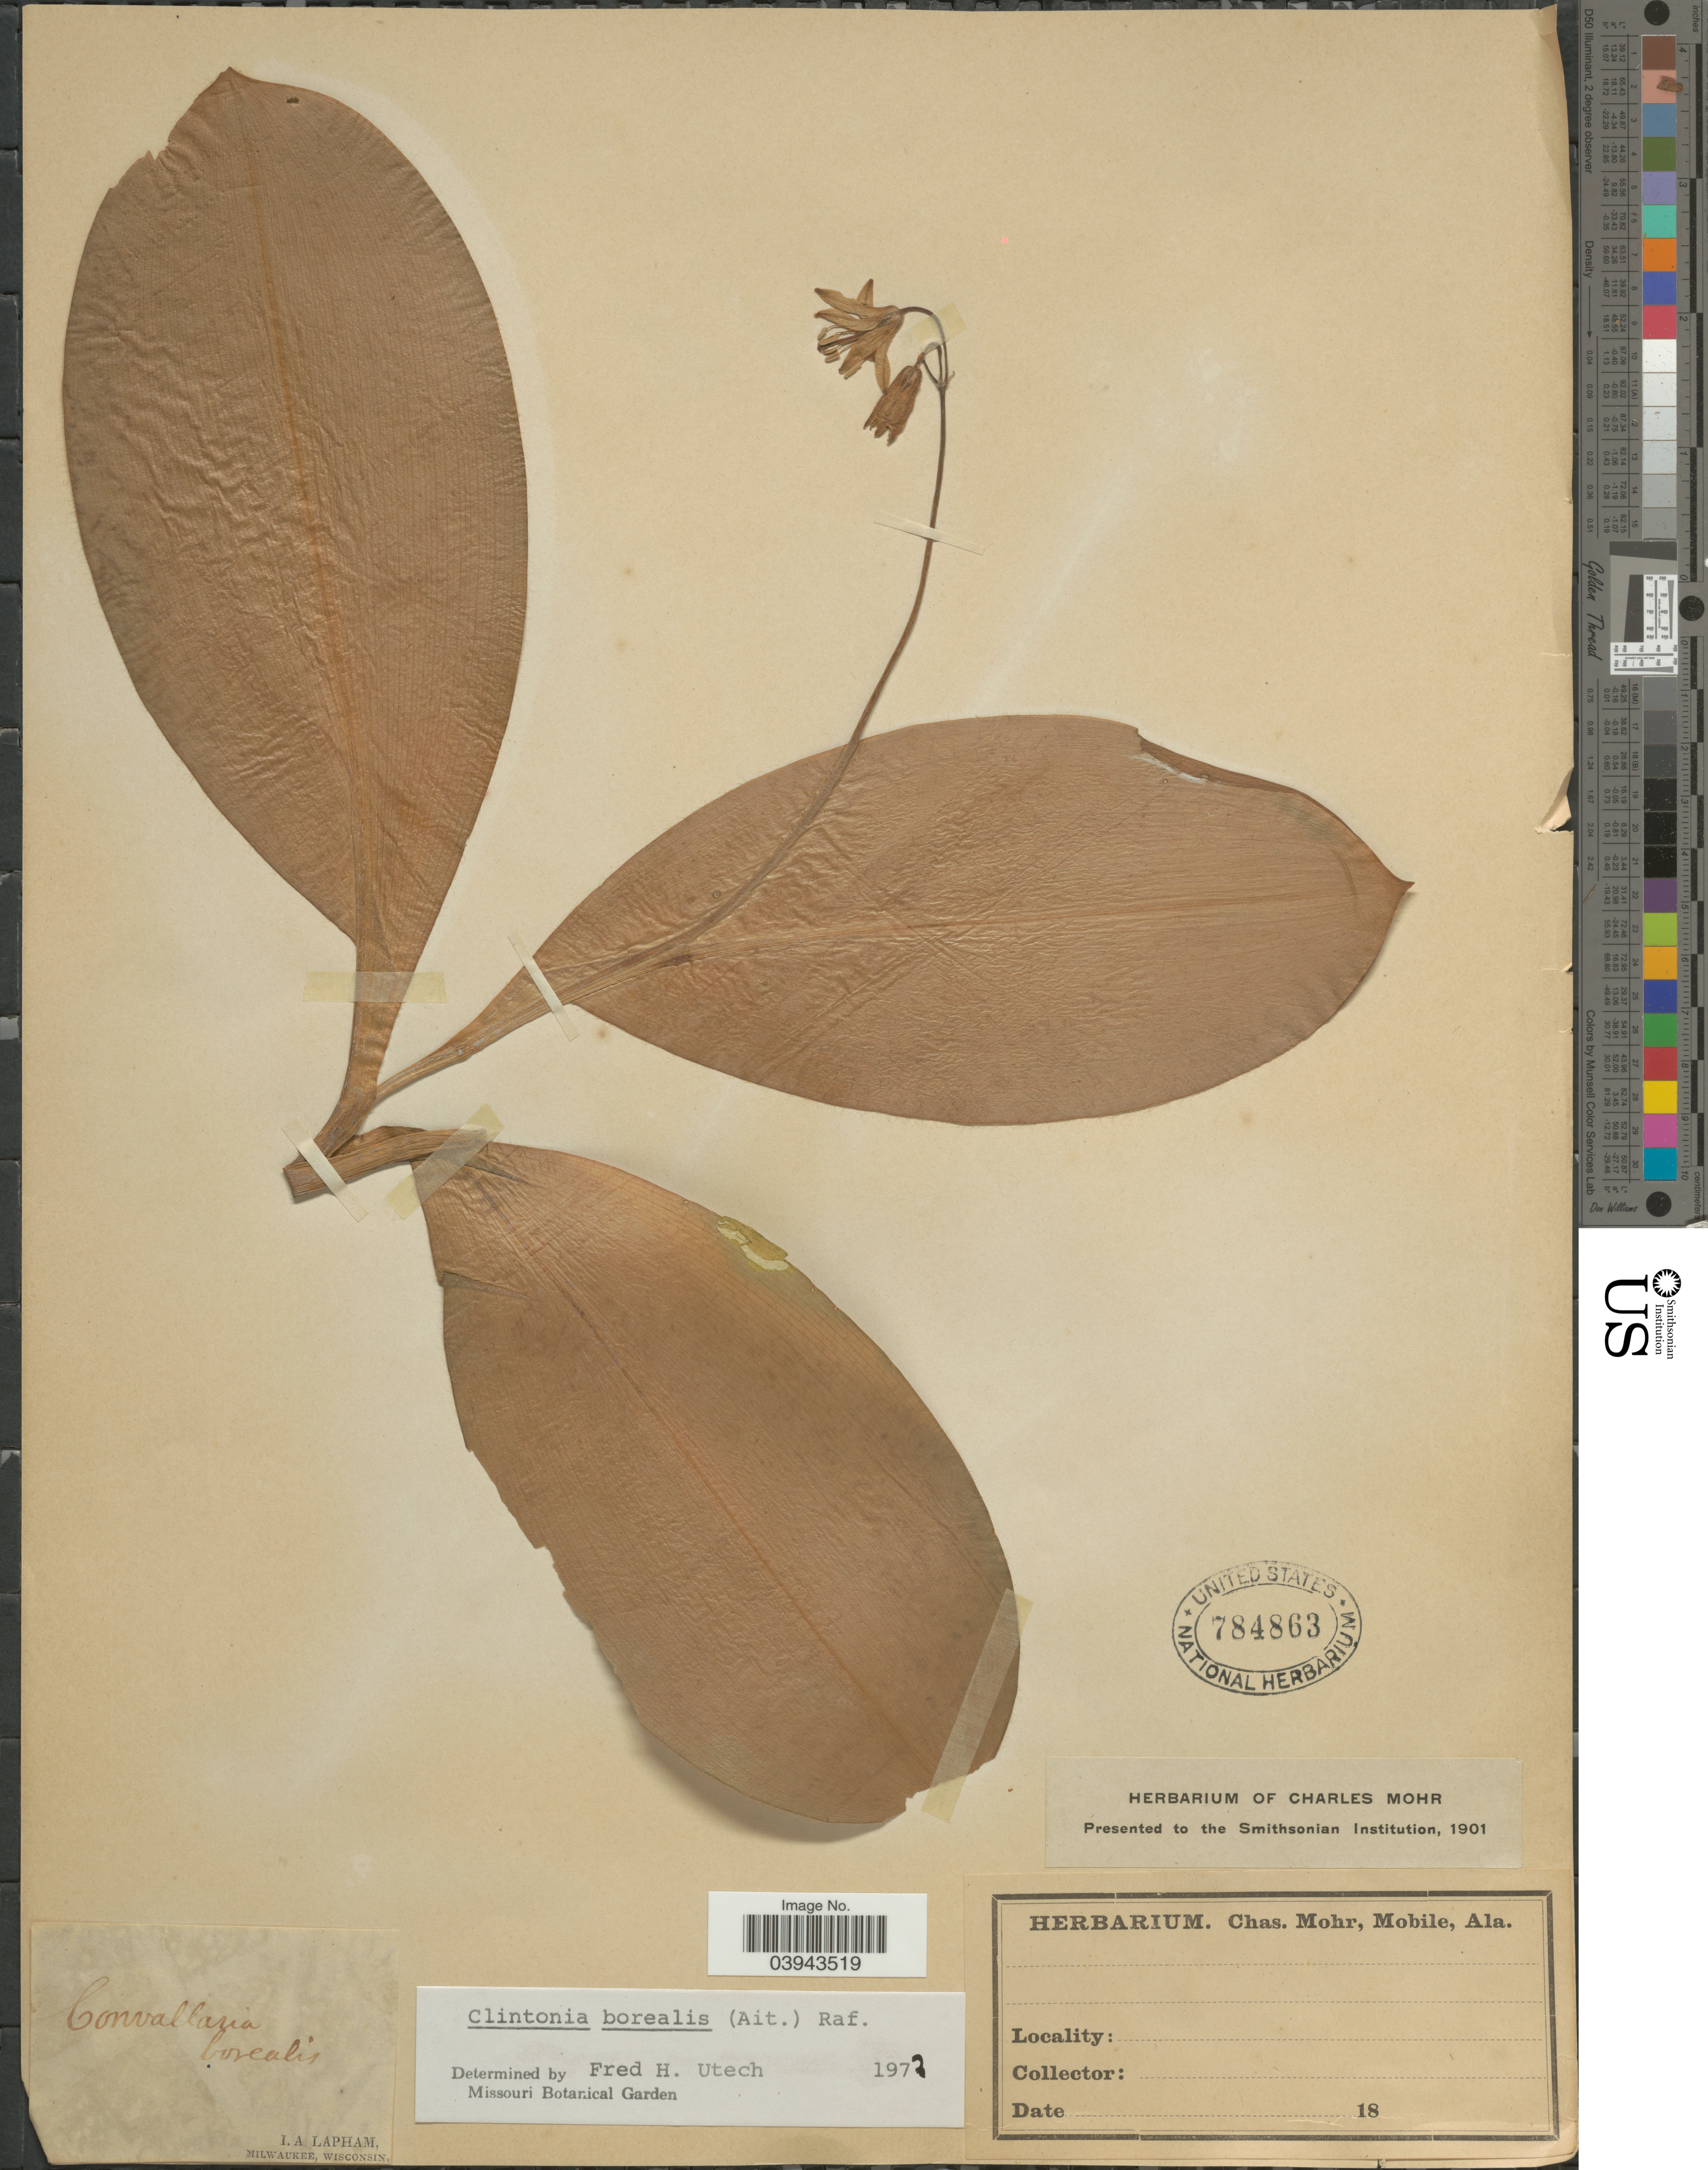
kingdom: Plantae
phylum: Tracheophyta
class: Liliopsida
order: Liliales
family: Liliaceae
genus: Clintonia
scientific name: Clintonia borealis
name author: (Aiton) Raf.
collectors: I. Lapham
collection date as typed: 18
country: United States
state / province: Wisconsin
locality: Milwaukee.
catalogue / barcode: US 784863